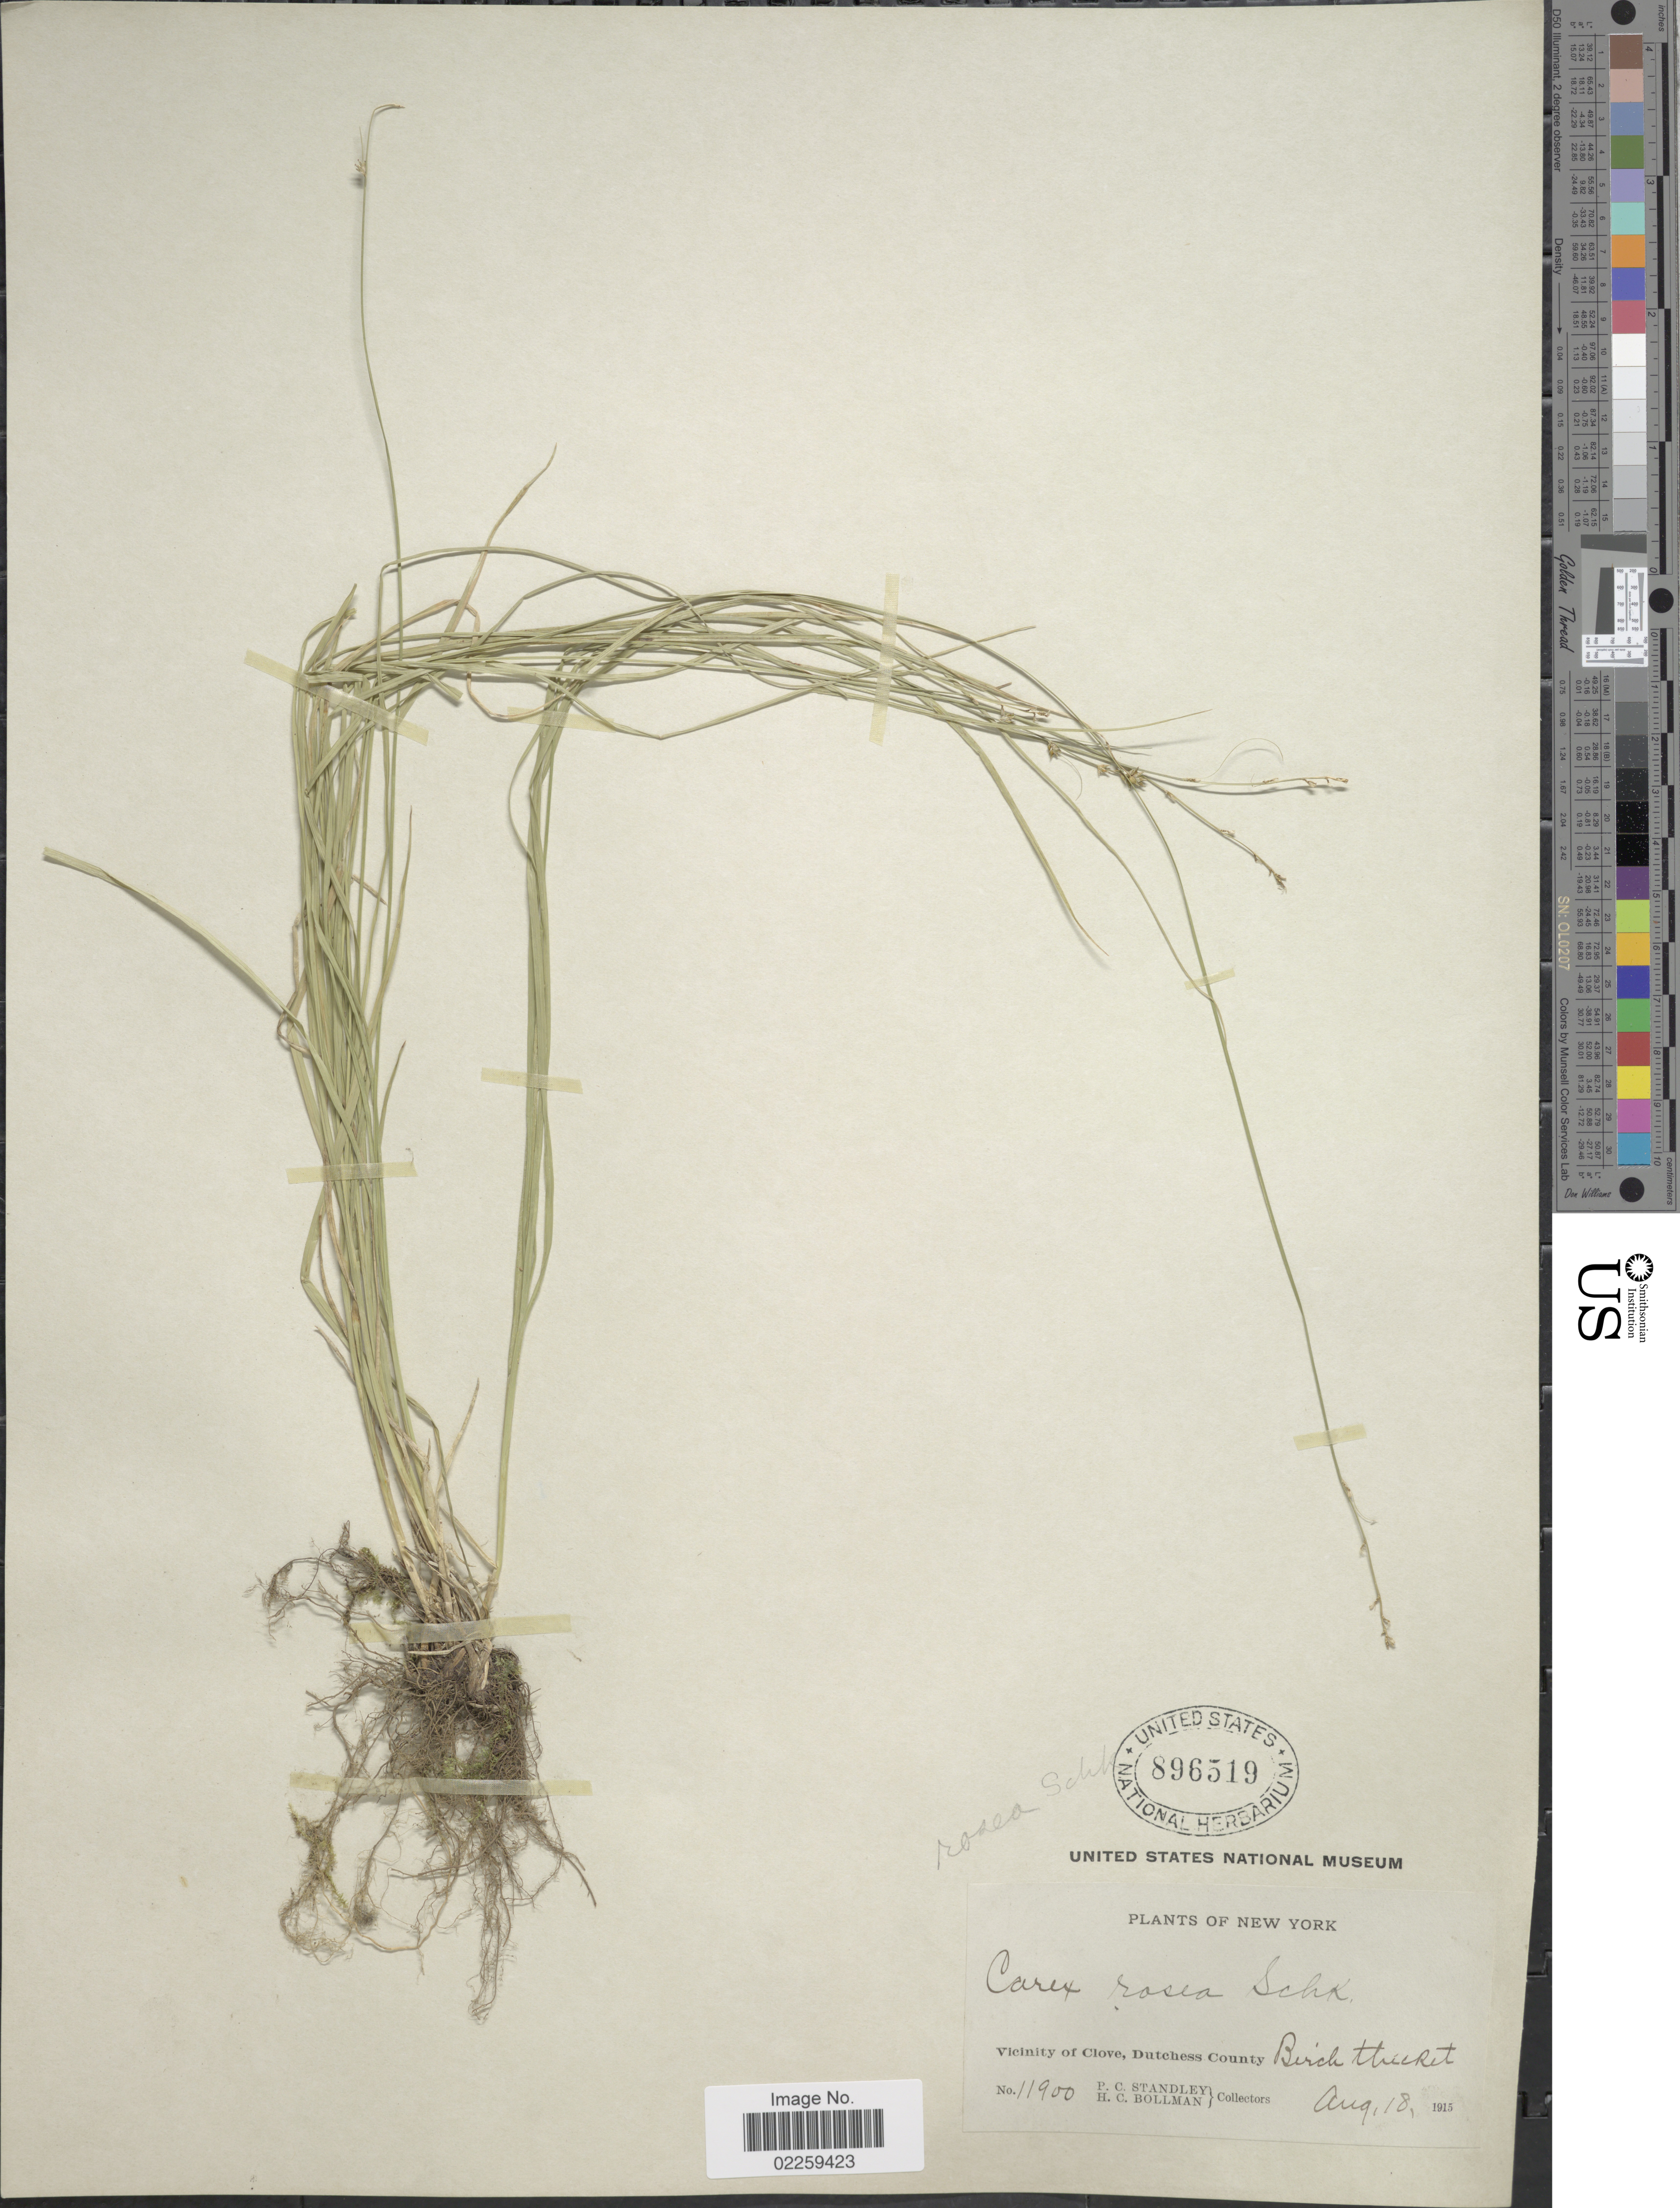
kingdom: Plantae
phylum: Tracheophyta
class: Liliopsida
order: Poales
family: Cyperaceae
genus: Carex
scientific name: Carex rosea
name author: Willd.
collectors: P. C. Standley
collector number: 11900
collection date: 1915-08-18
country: United States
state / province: New York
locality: New York, Vicinity of Clove, Dutchess County. Birch thicket.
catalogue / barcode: US 896519